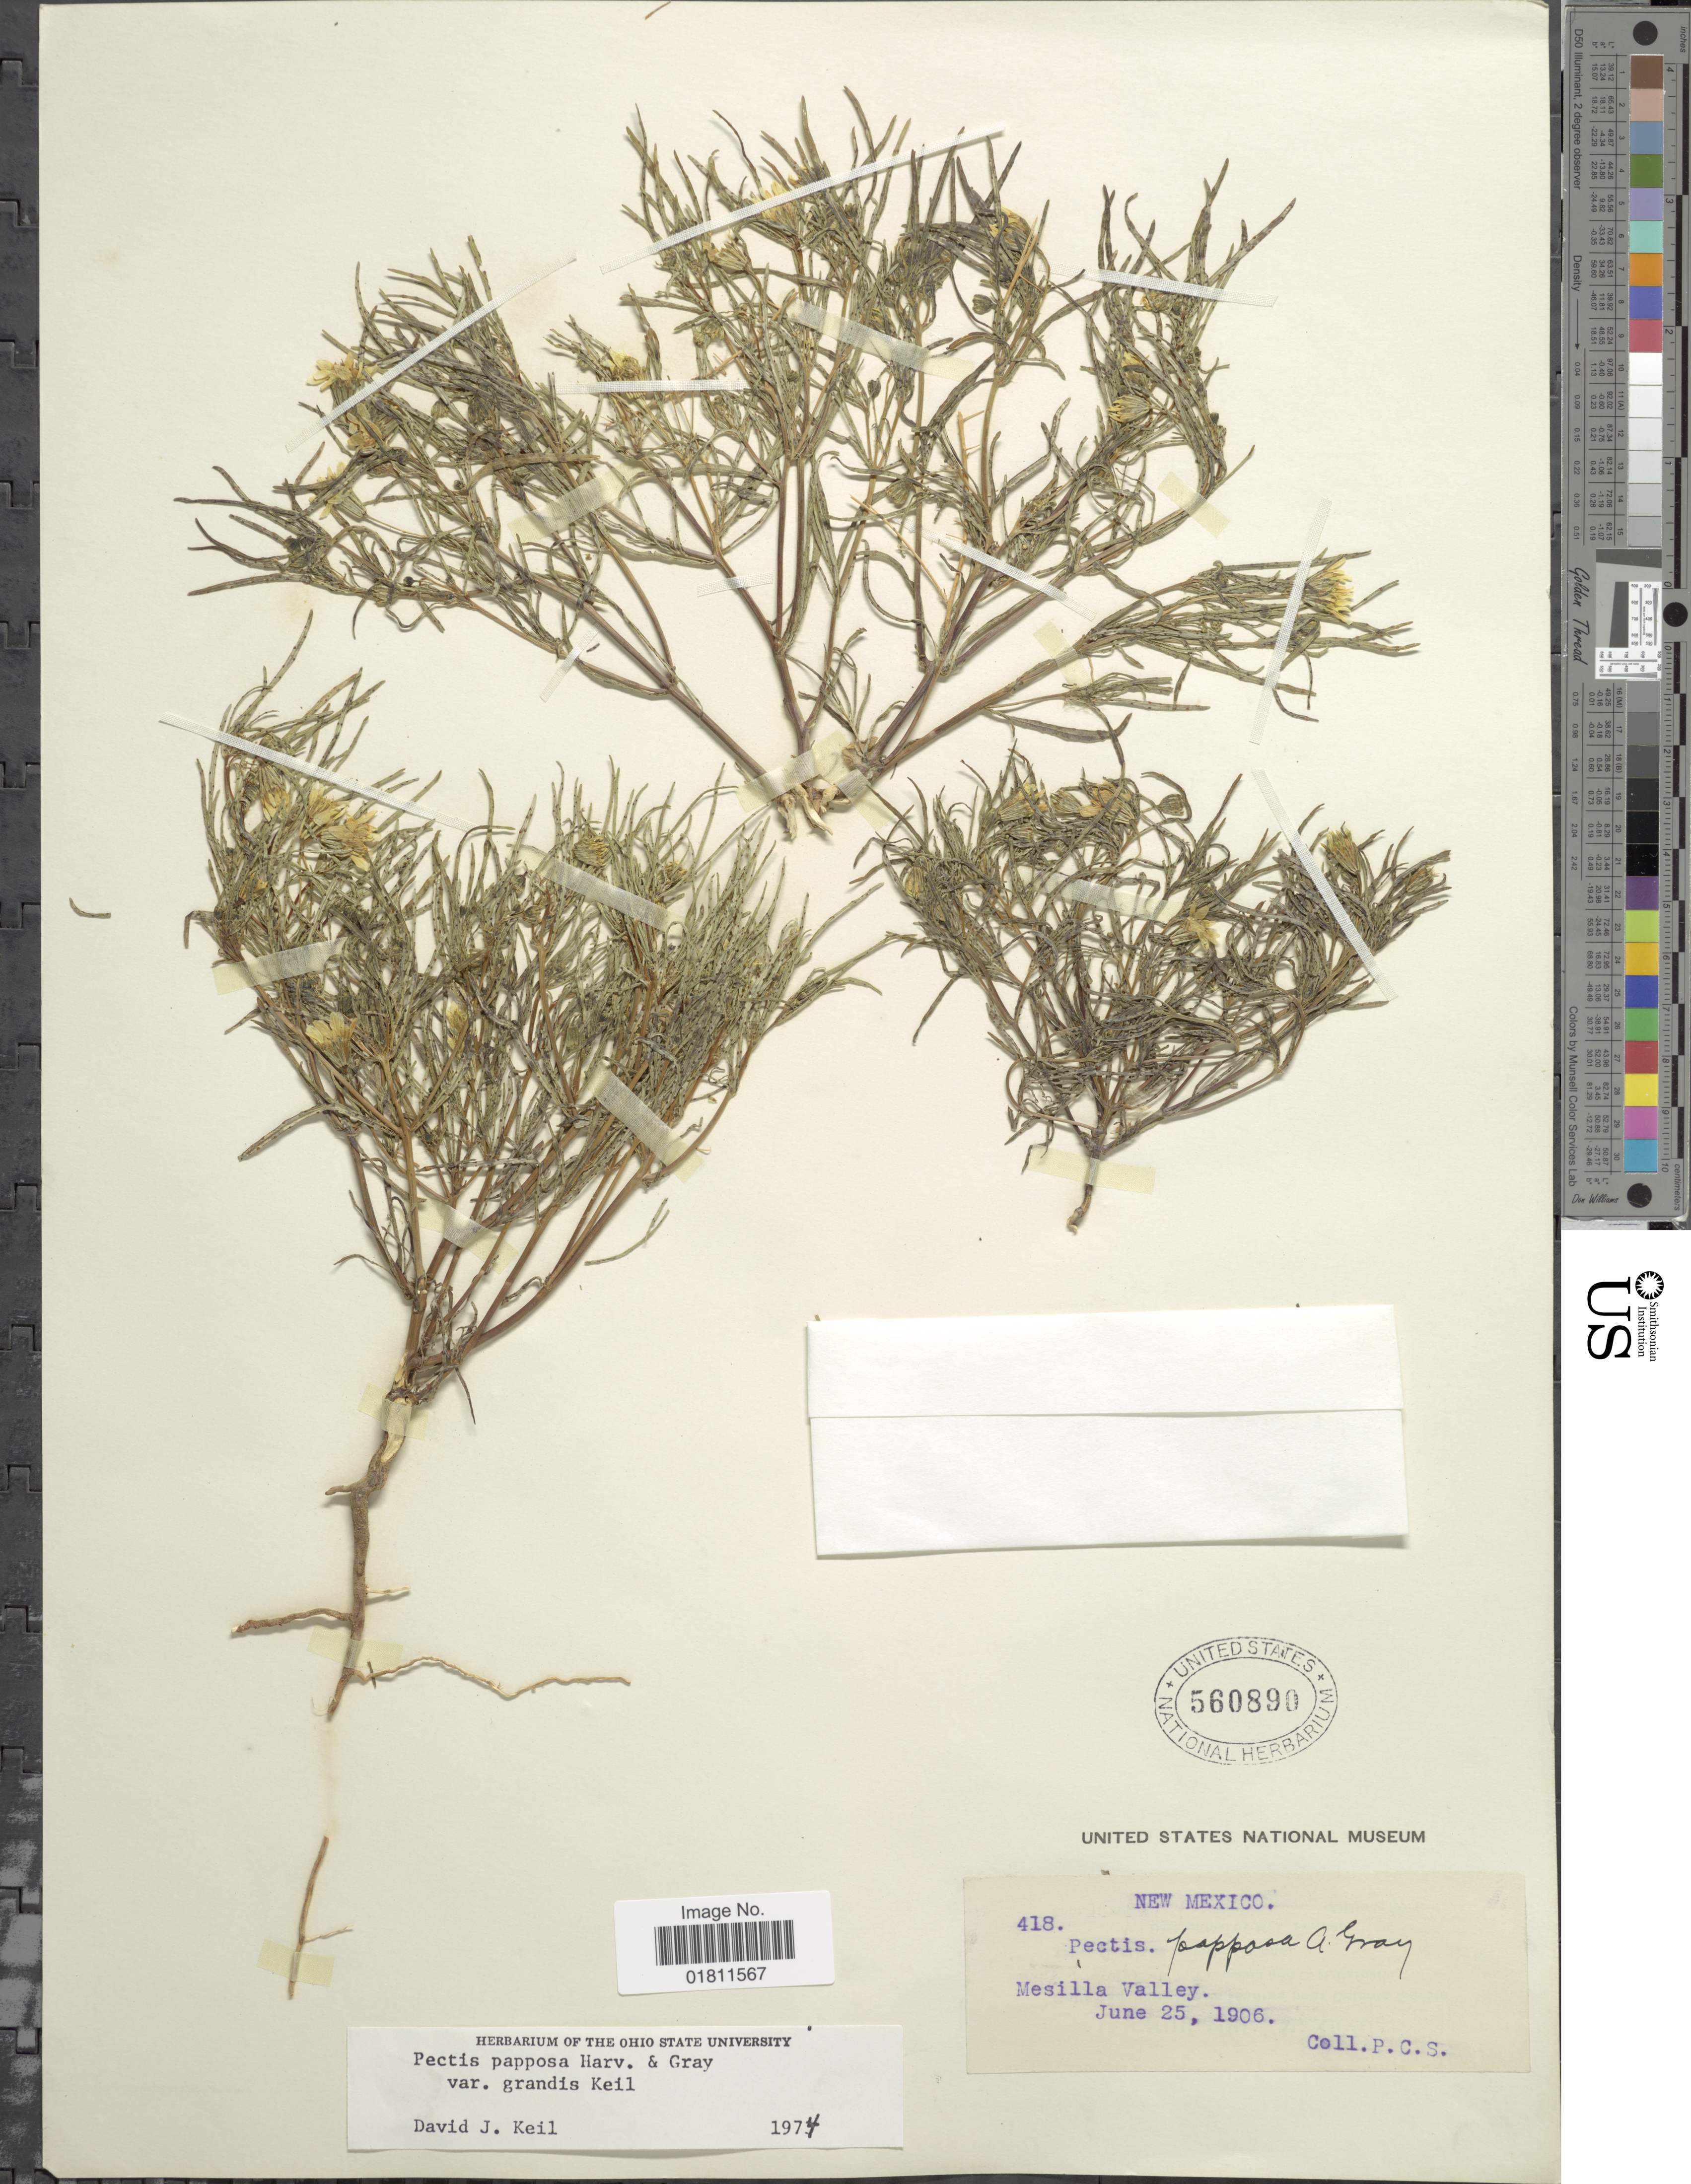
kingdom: Plantae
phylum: Tracheophyta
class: Magnoliopsida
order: Asterales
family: Asteraceae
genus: Pectis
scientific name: Pectis papposa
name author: Harv. & A. Gray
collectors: P. C. S.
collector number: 418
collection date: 1906-06-25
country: United States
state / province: New Mexico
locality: New Mexico. Mesilla Valley.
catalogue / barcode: US 560890